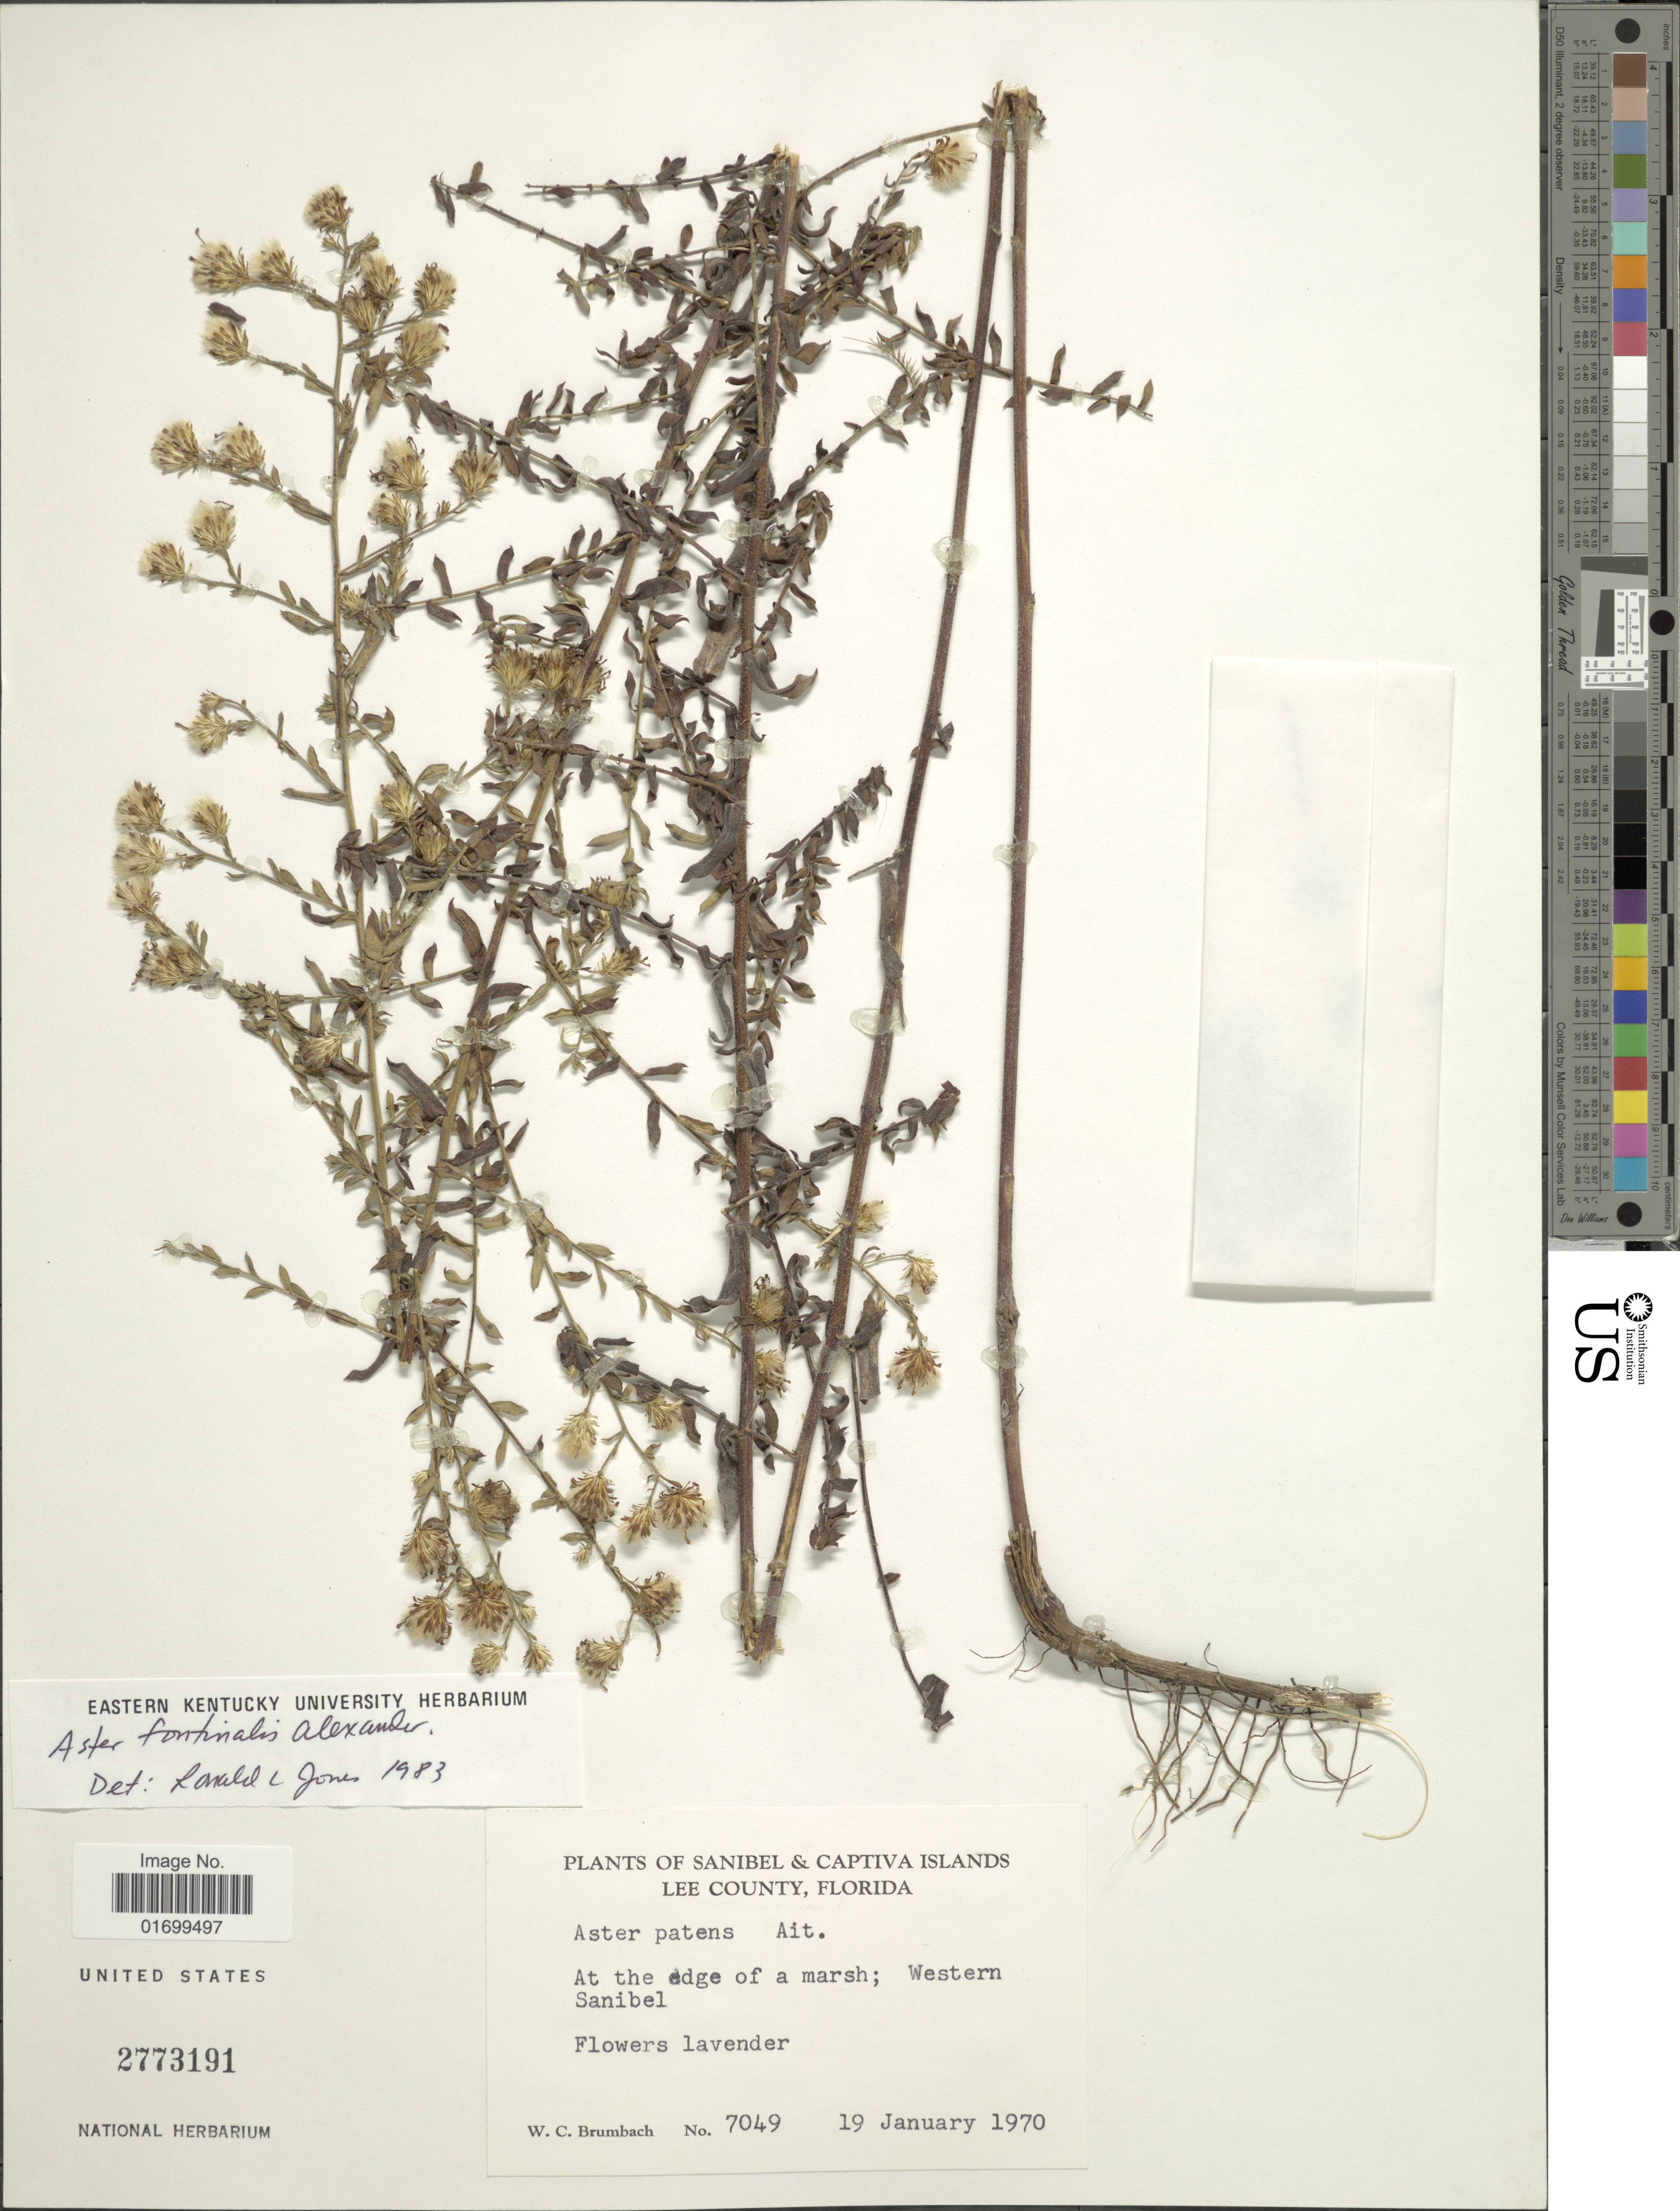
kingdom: Plantae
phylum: Tracheophyta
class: Magnoliopsida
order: Asterales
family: Asteraceae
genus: Symphyotrichum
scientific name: Symphyotrichum fontinale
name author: G.L. Nesom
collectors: W. C. Brumbach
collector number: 7049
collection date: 1970-01-19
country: United States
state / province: Florida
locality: Sanibel & Captiva Islands, Lee County, as the edge of a marsh, Western Sanibel.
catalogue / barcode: US 2773191